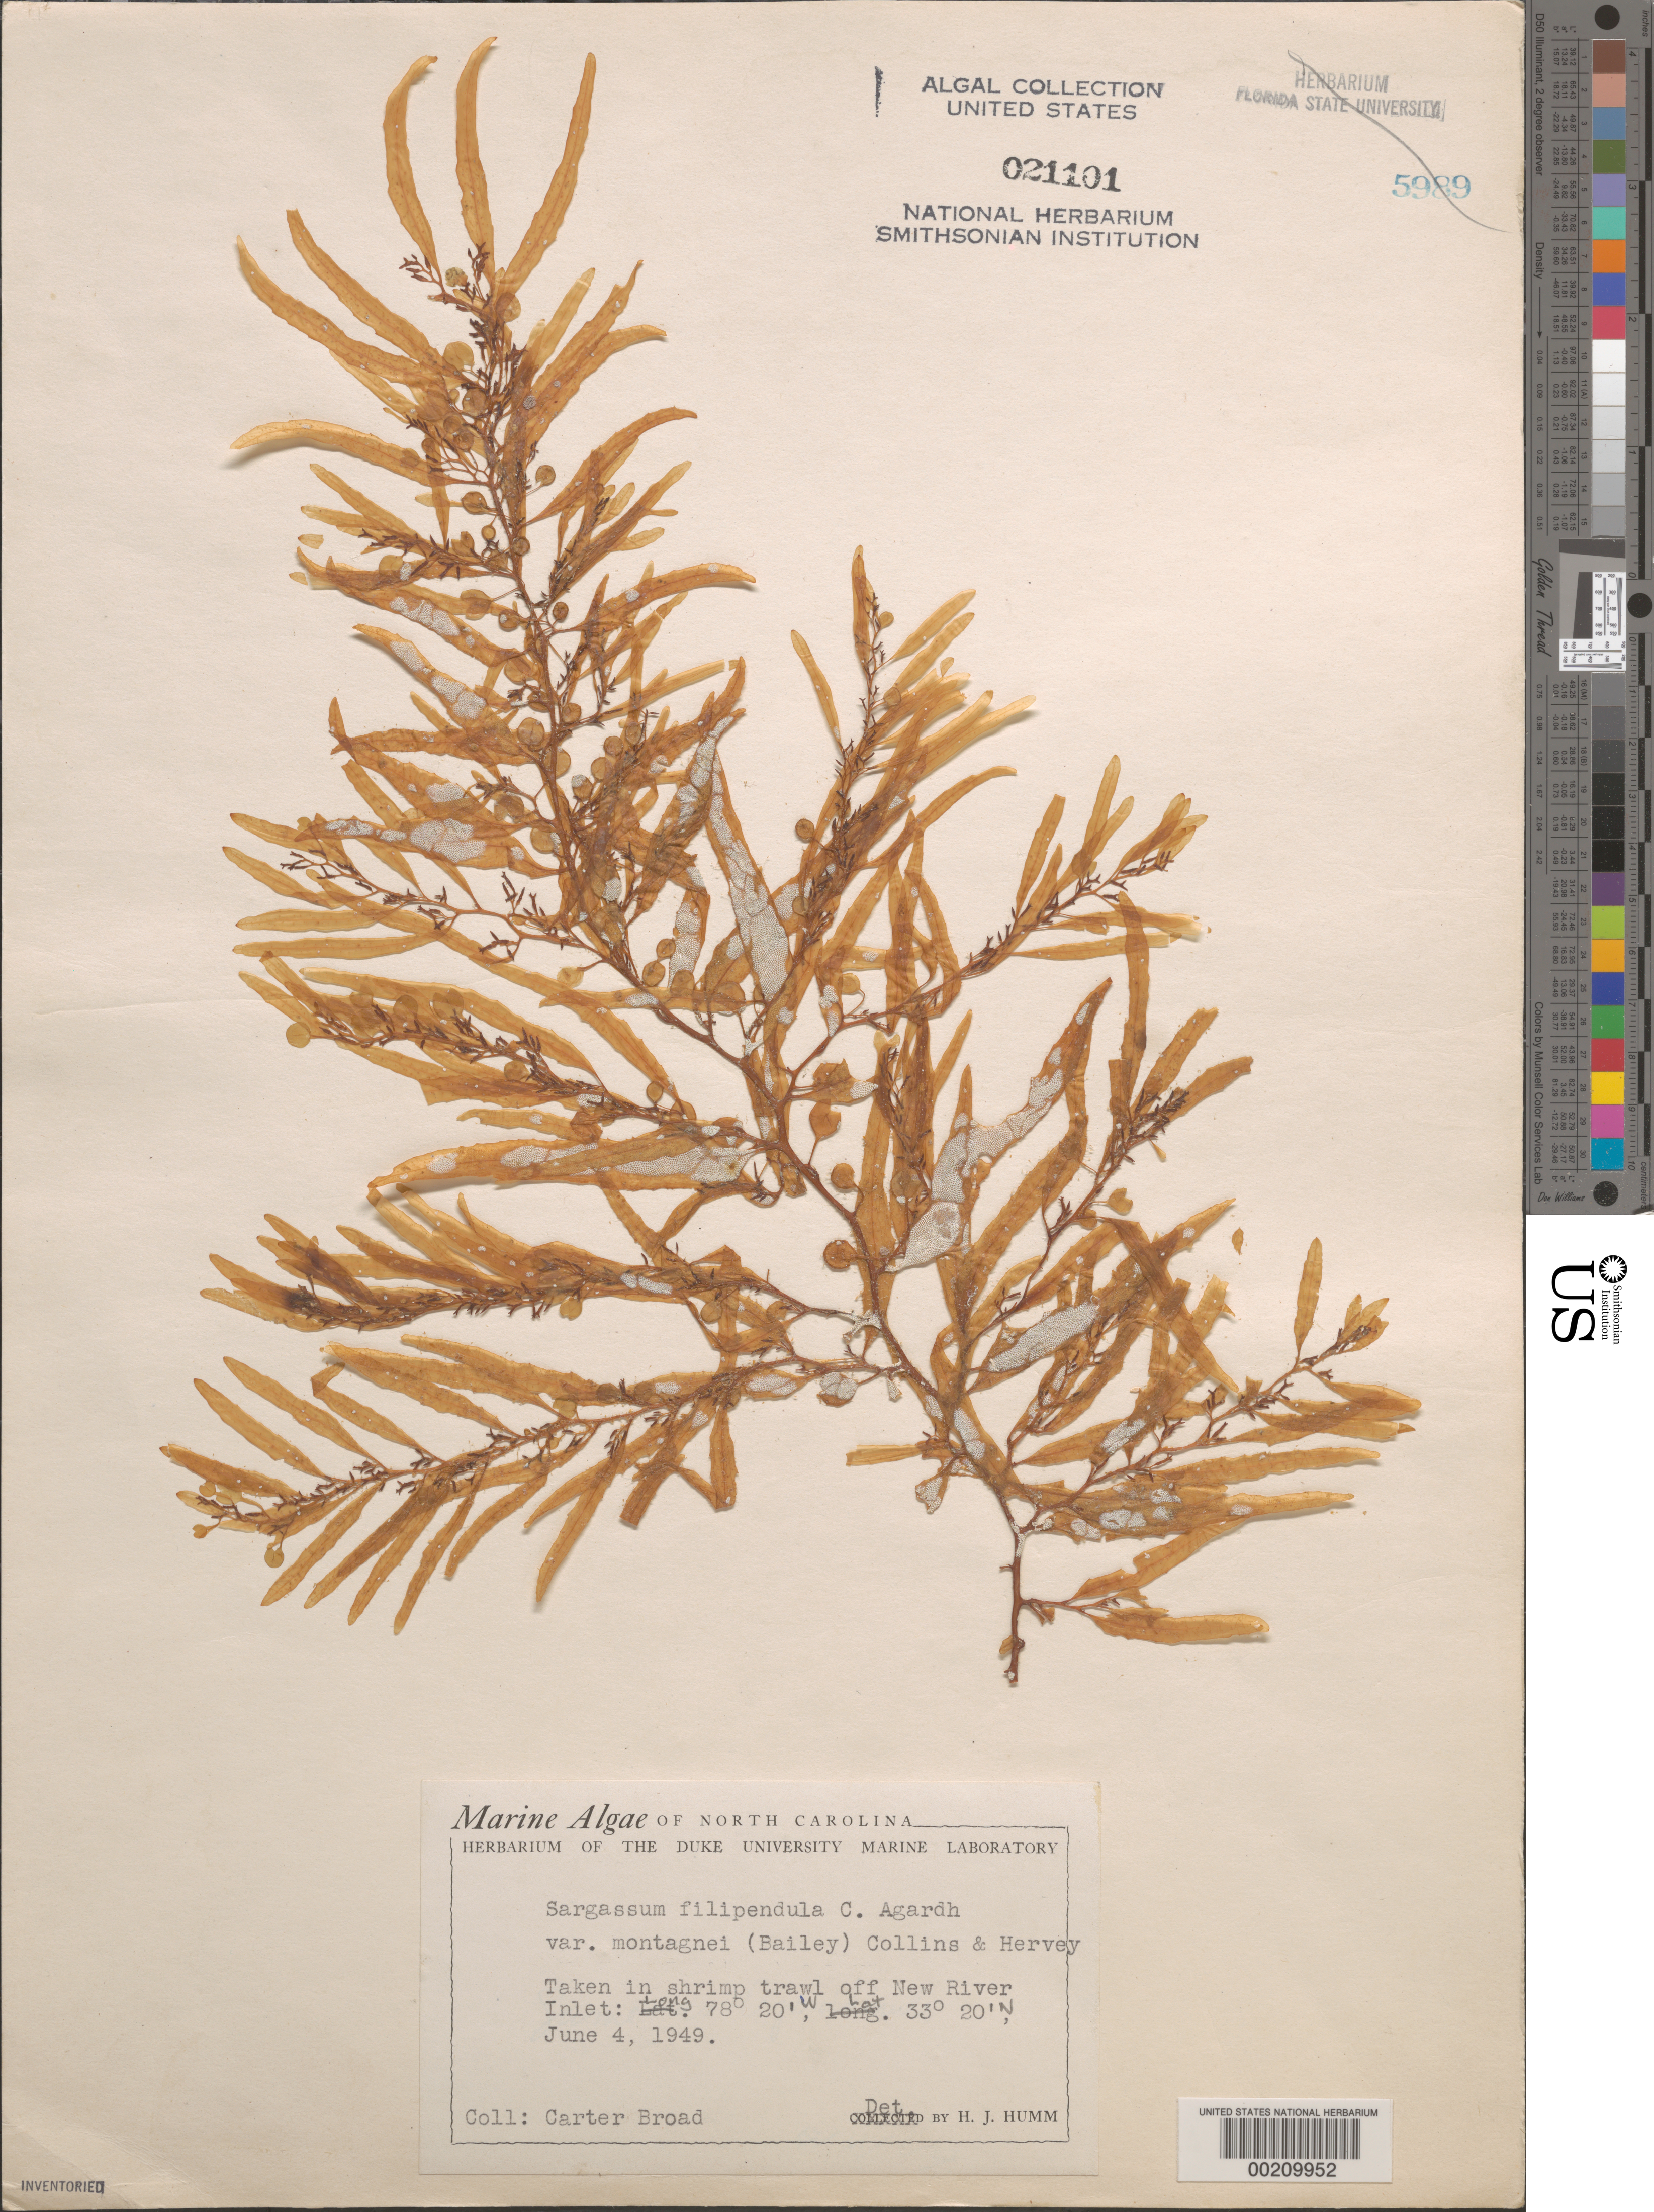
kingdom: Chromista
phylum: Ochrophyta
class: Phaeophyceae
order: Fucales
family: Sargassaceae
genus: Sargassum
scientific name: Sargassum filipendula var. montagnei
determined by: Humm, Harold J.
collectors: C. Broad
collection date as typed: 04 Jun 1949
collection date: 1949-06-04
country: United States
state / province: North Carolina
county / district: Onslow County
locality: Off New River Inlet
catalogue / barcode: US 21101